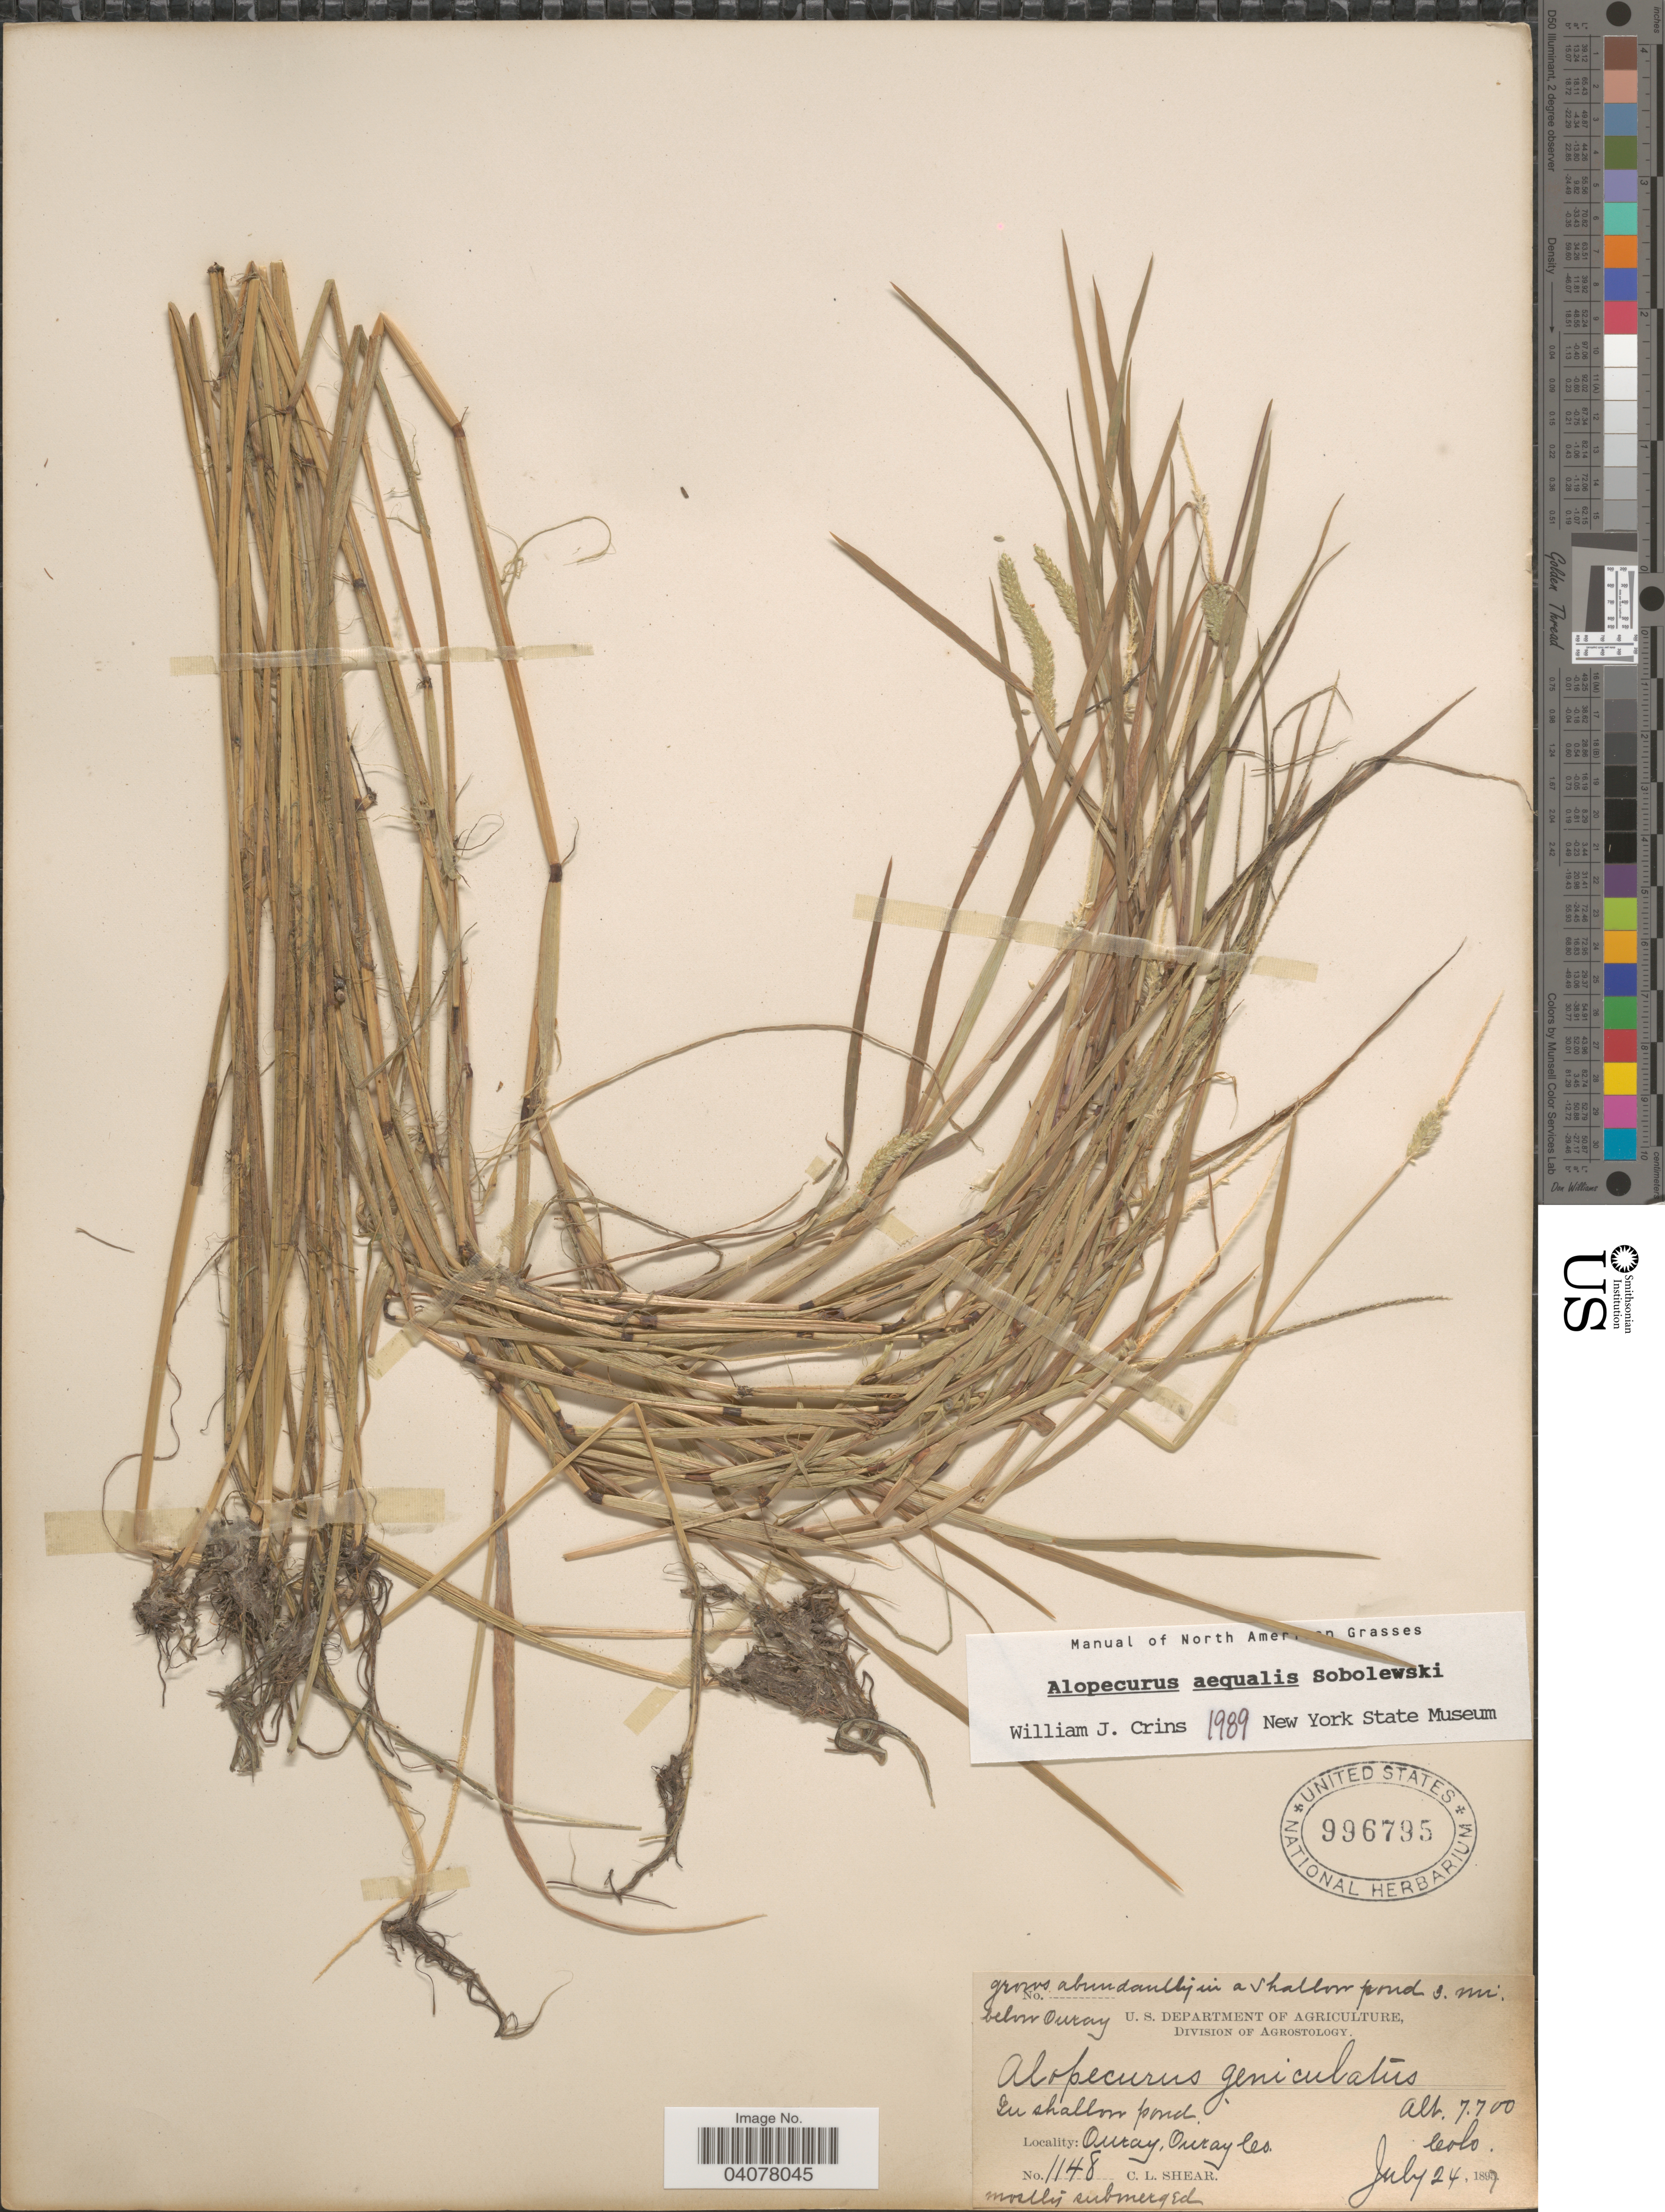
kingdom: Plantae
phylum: Tracheophyta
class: Liliopsida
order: Poales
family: Poaceae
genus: Alopecurus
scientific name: Alopecurus aequalis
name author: Sobol.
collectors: C. L. Shear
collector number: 1148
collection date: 1897-07-24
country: United States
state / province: Colorado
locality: Grows abundantly in a shallow pond 3. mi. below Ouray. Ouray, Ouray Co.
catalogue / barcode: US 996795